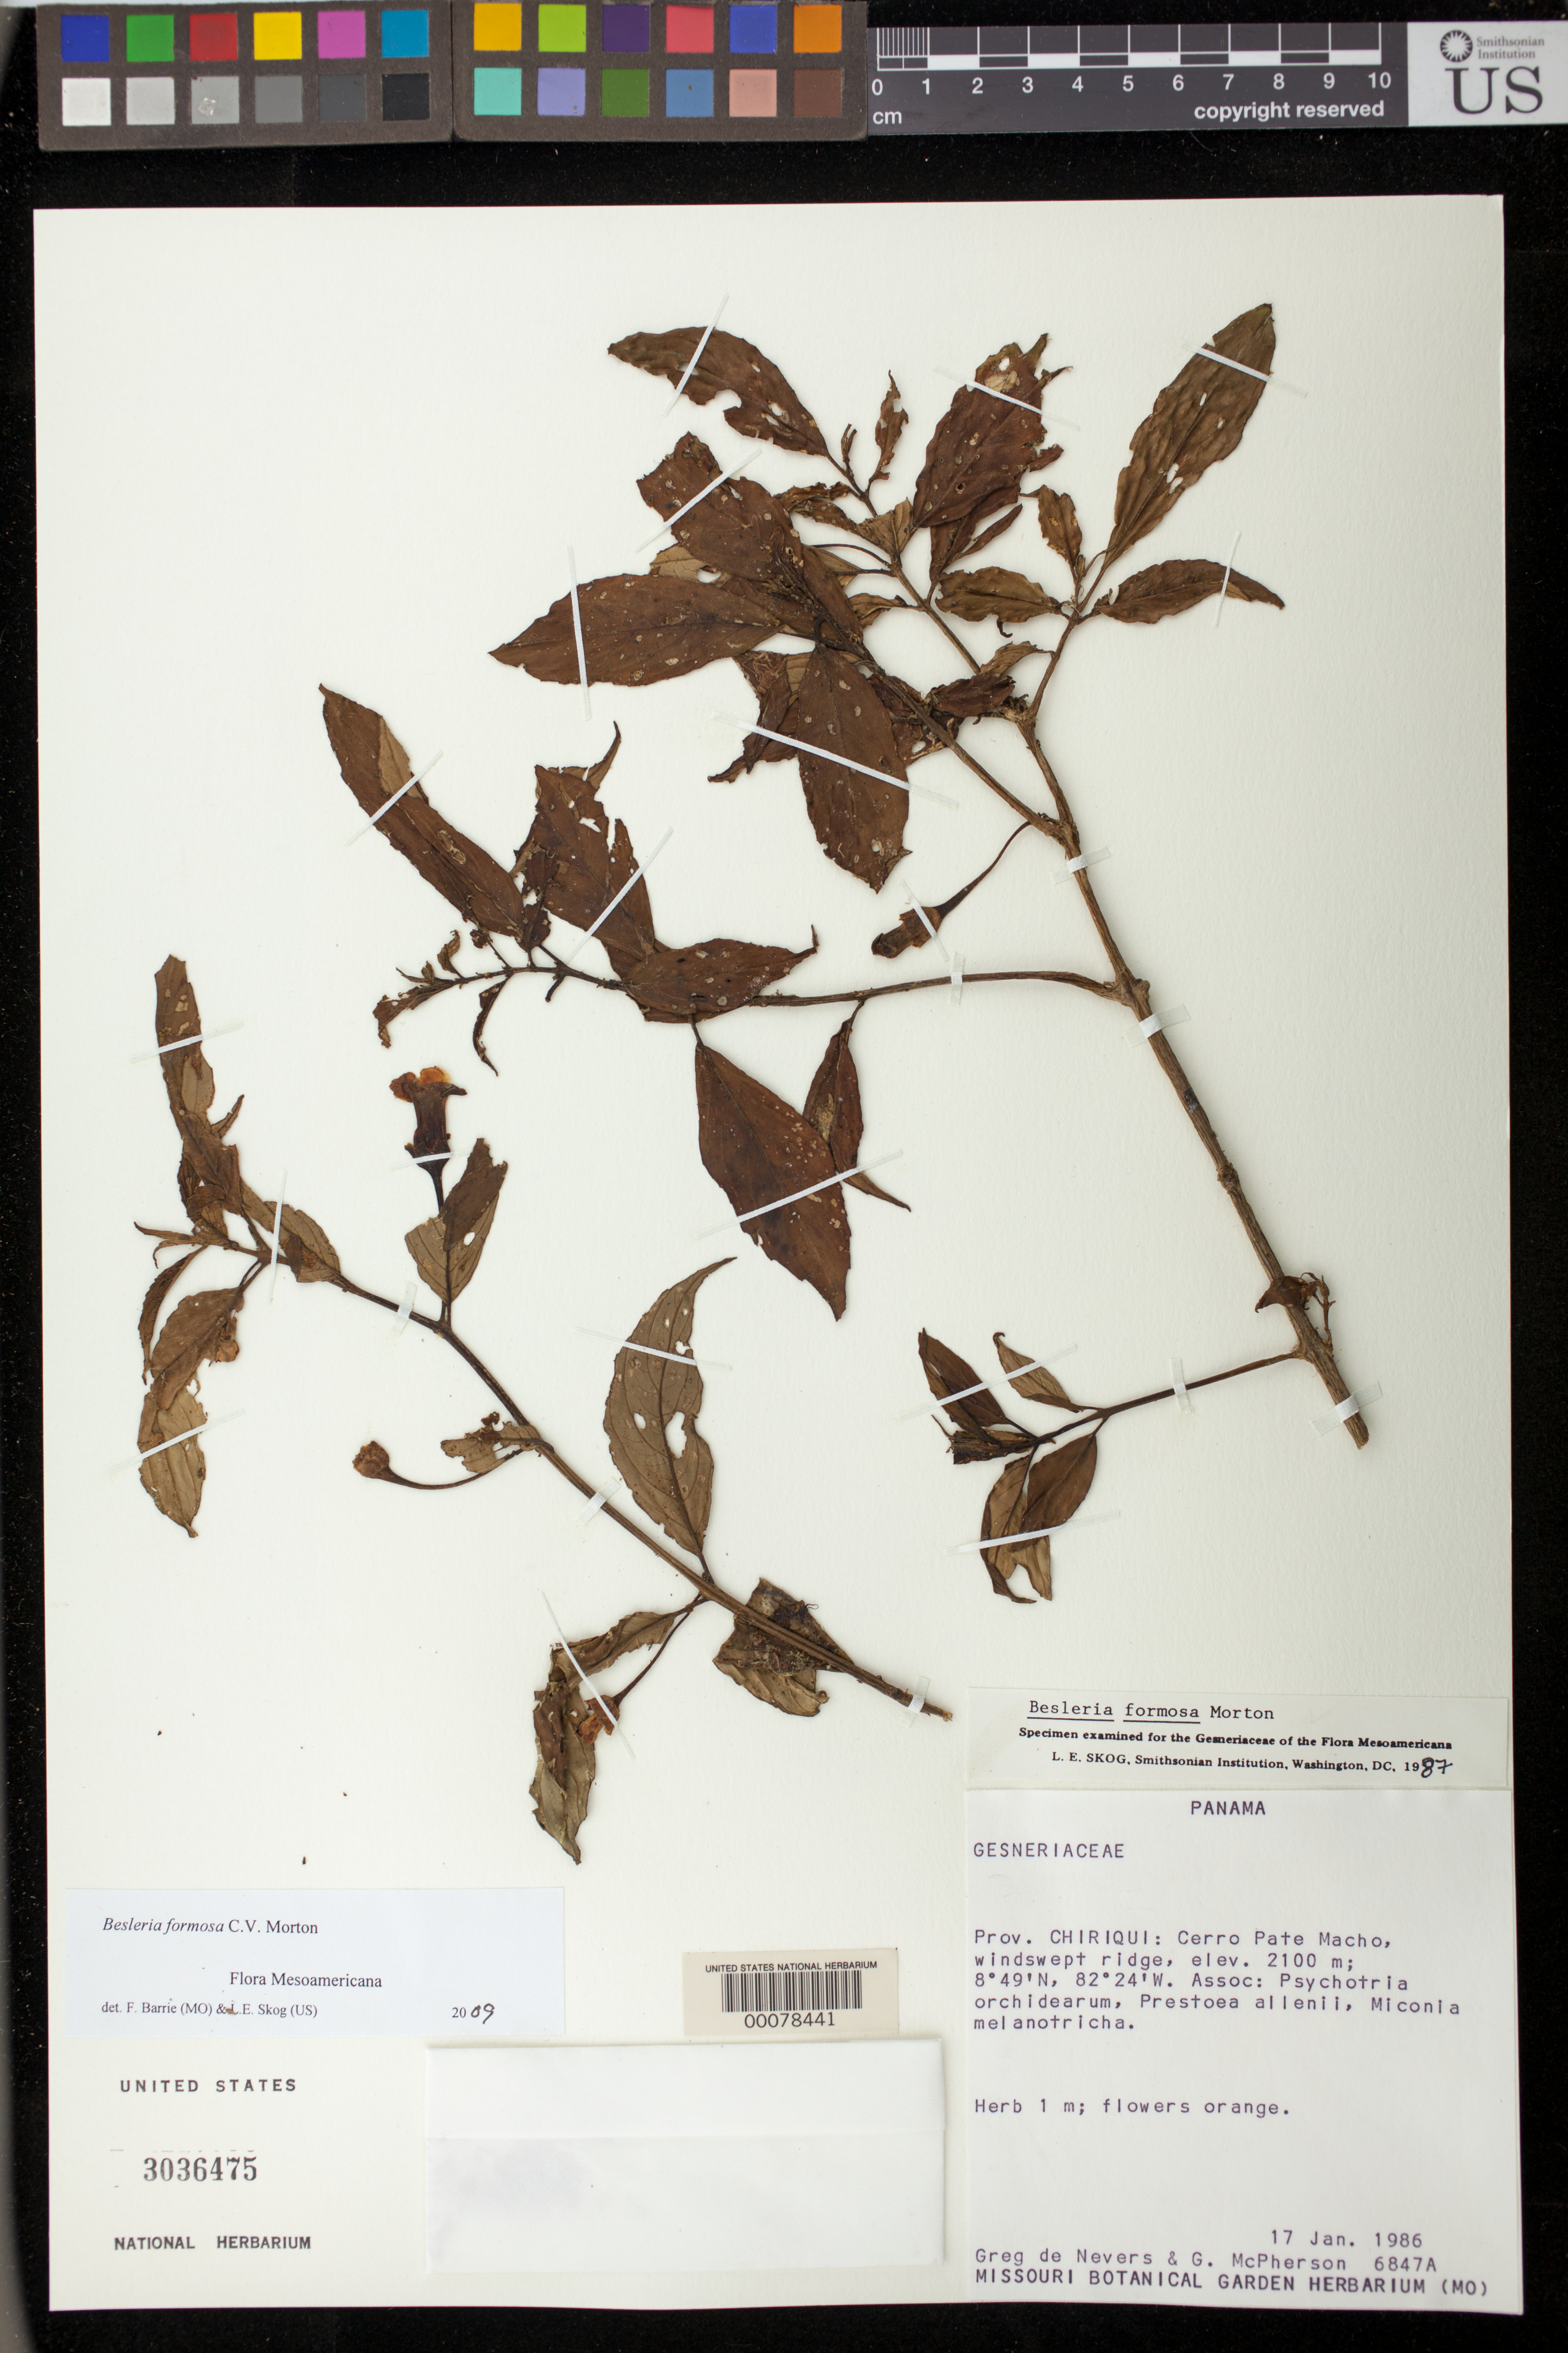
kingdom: Plantae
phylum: Tracheophyta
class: Magnoliopsida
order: Lamiales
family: Gesneriaceae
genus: Besleria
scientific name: Besleria amabilis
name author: C.V. Morton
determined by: Skog, Laurence E.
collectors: G. C. de Nevers & G. D. McPherson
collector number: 6847 A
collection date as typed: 17 Jan 1986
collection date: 1986-01-17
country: Panama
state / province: Chiriquí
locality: Cerro Pate Macho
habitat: Windswept ridge; assoc. Psychotria orchidearum, Prestoea allenii, Miconia melanotricha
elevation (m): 2100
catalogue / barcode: US 3036475